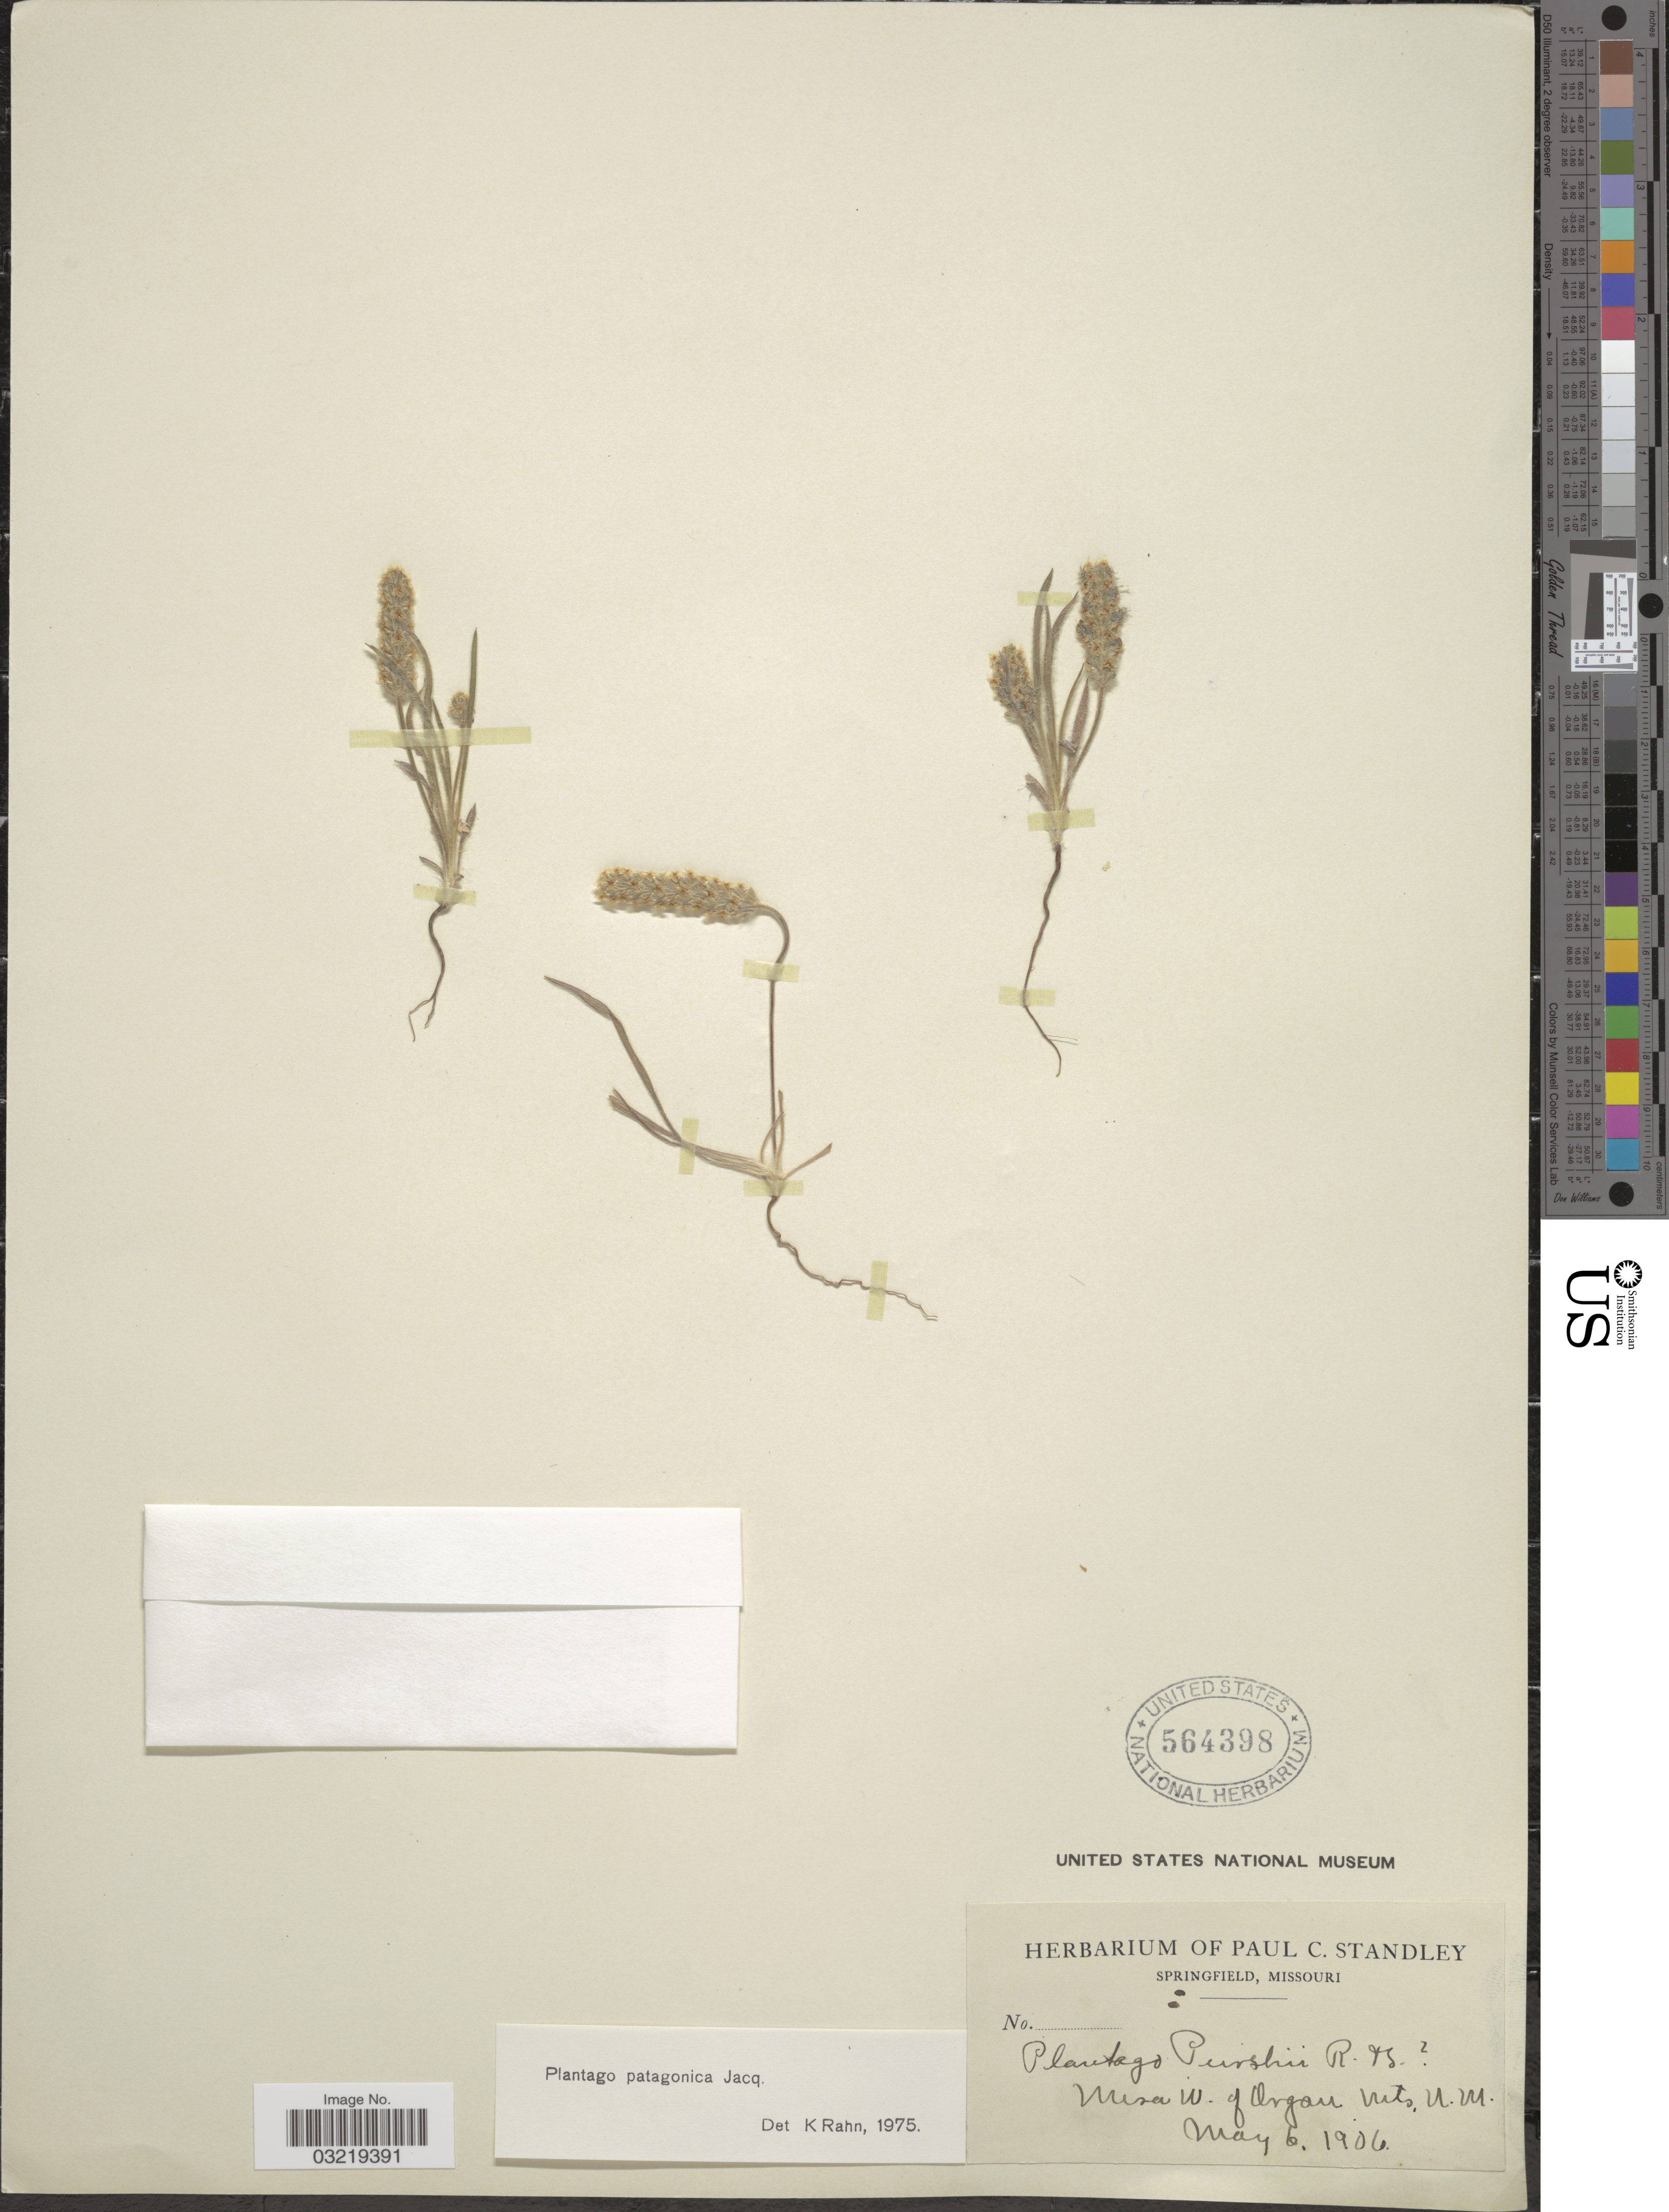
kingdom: Plantae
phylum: Tracheophyta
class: Magnoliopsida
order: Lamiales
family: Plantaginaceae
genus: Plantago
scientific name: Plantago patagonica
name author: Jacq.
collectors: P. C. Standley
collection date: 1906-05-06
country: United States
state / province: New Mexico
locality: Mesa W. of Organ Mts.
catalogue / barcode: US 564398